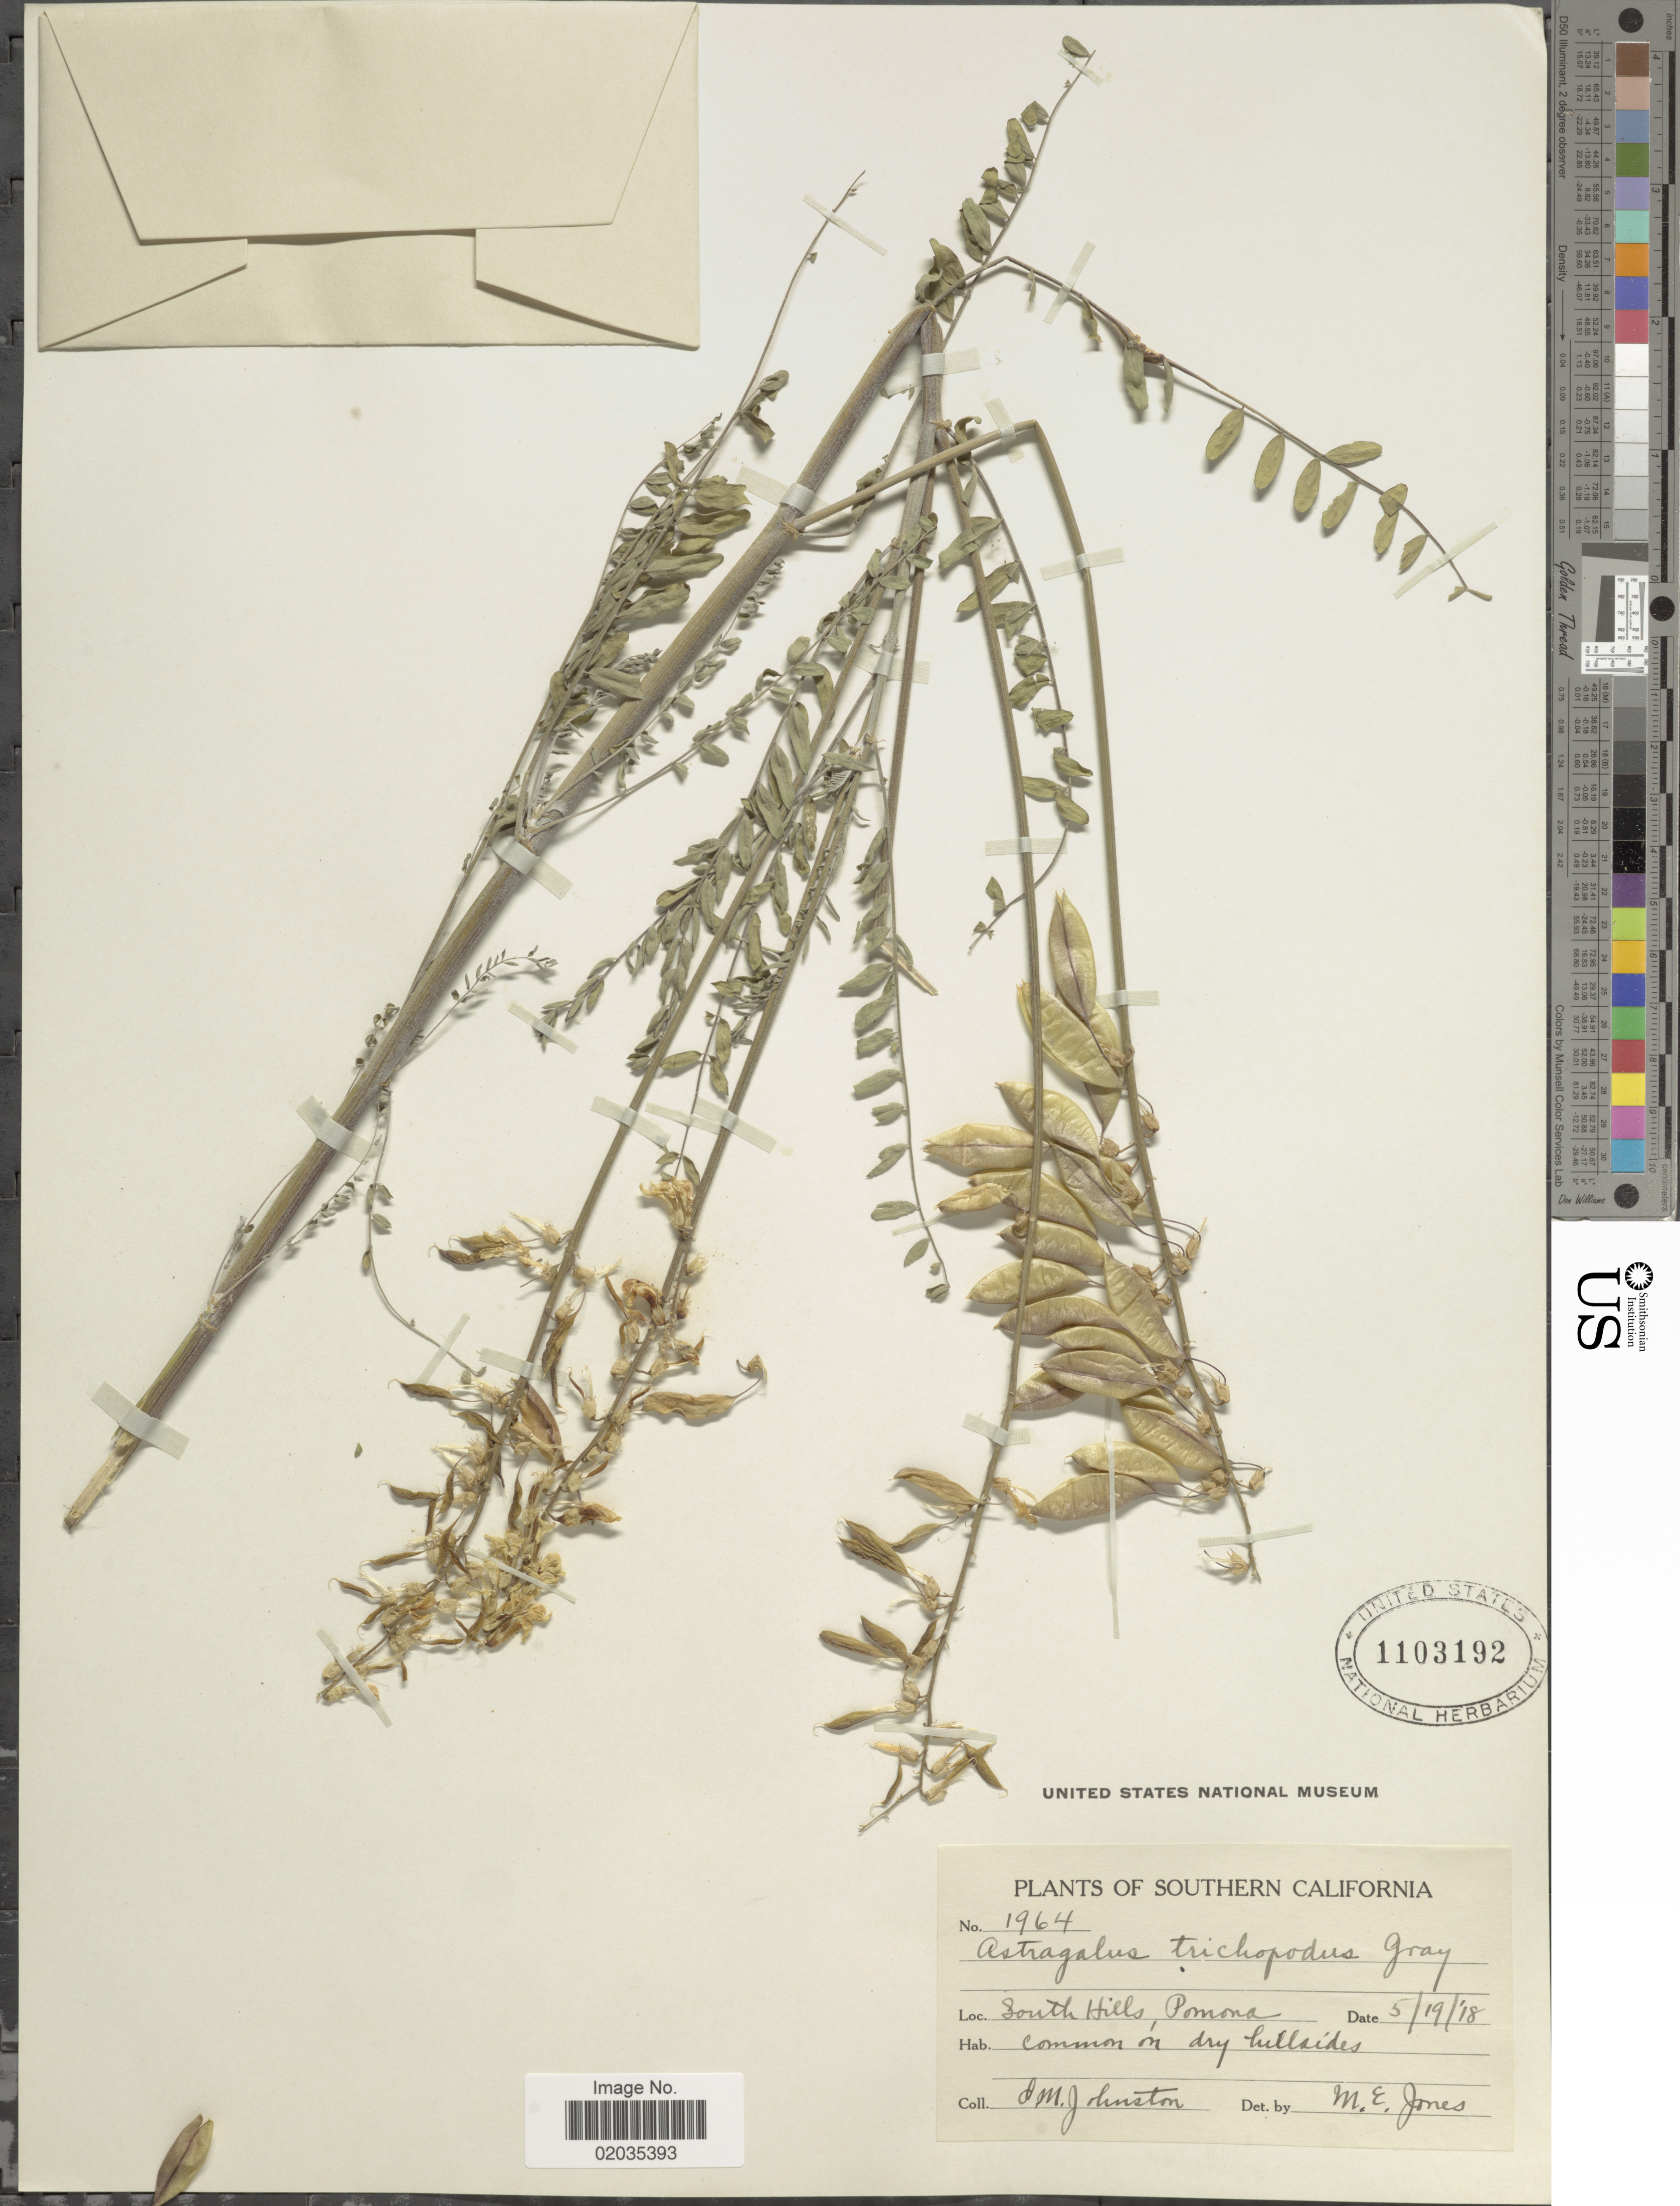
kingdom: Plantae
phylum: Tracheophyta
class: Magnoliopsida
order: Fabales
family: Fabaceae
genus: Astragalus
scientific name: Astragalus trichopodus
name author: (Nutt.) A. Gray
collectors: J. Johnston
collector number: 1964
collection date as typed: Transcribed d/m/y: 19/5/18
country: United States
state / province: California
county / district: Los Angeles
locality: Southern California. South Hills, Pomona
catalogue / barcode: US 1103192